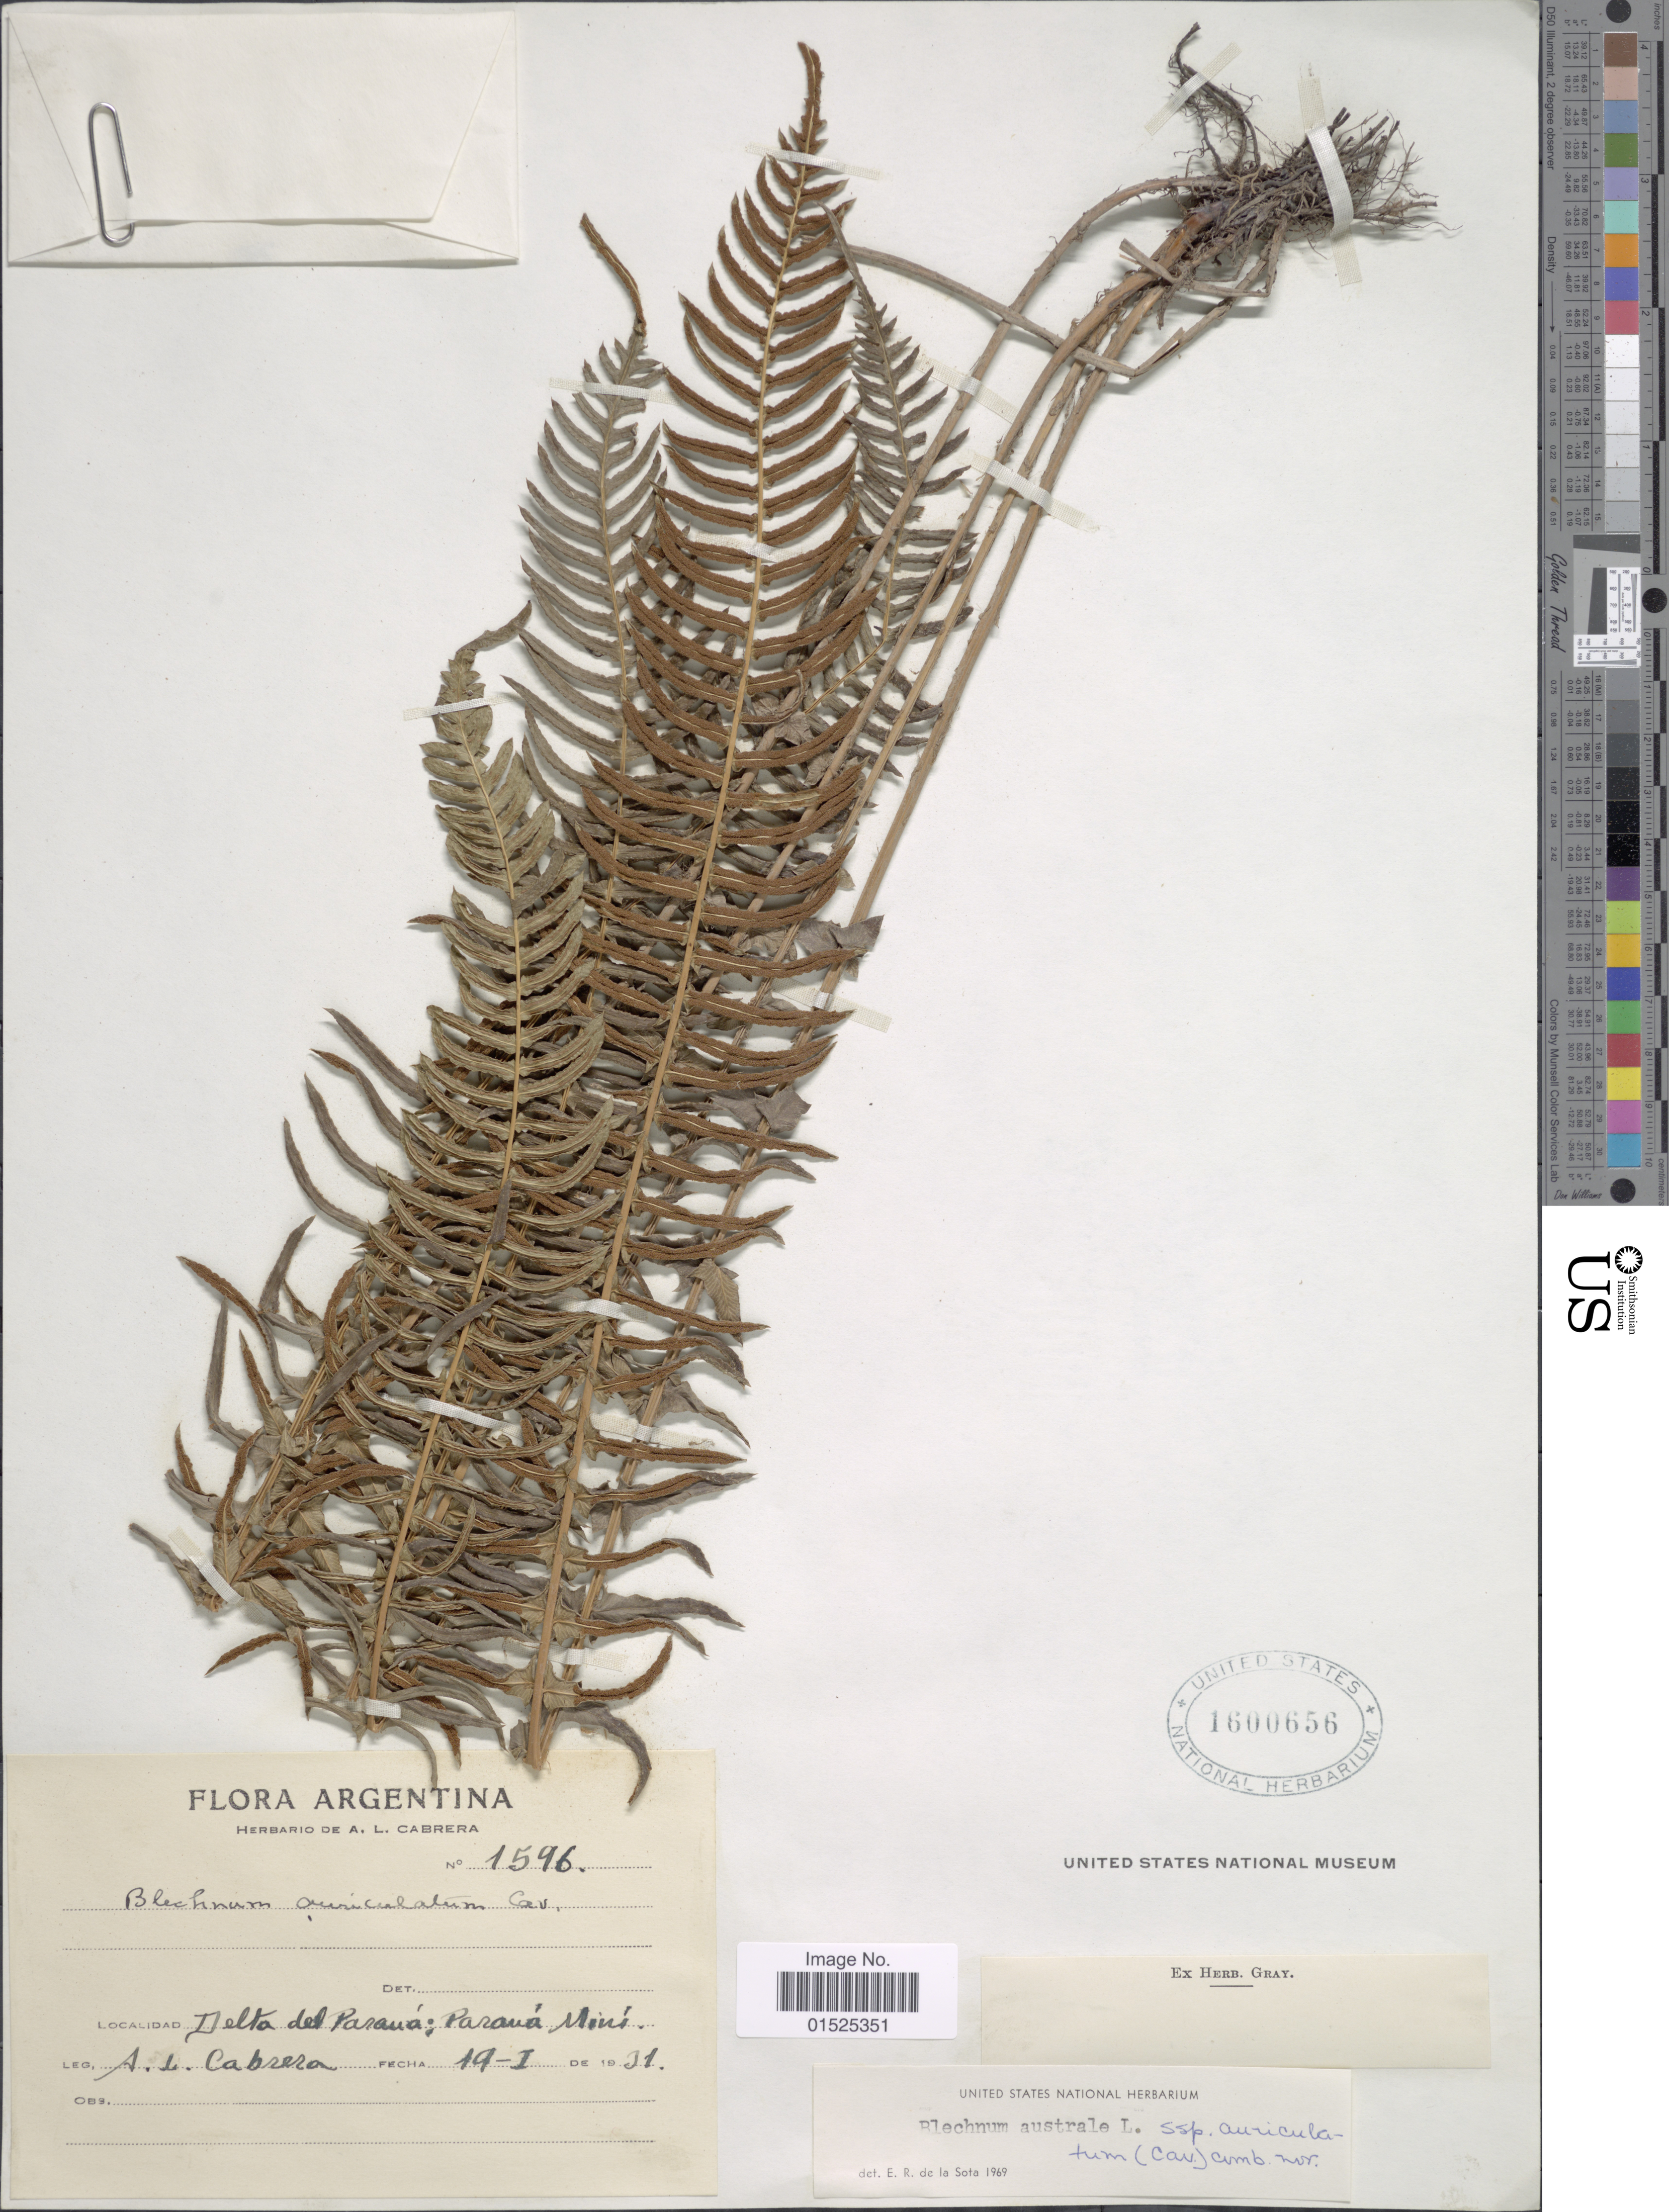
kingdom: Plantae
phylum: Tracheophyta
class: Polypodiopsida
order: Polypodiales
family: Blechnaceae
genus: Blechnum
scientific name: Blechnum australe subsp. auriculatum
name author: (Cav.) de la Sota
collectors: A. L. Cabrera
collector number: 1596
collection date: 1931-01-19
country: Argentina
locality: Delta del Paraná; Paraná Miní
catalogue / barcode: US 1600656